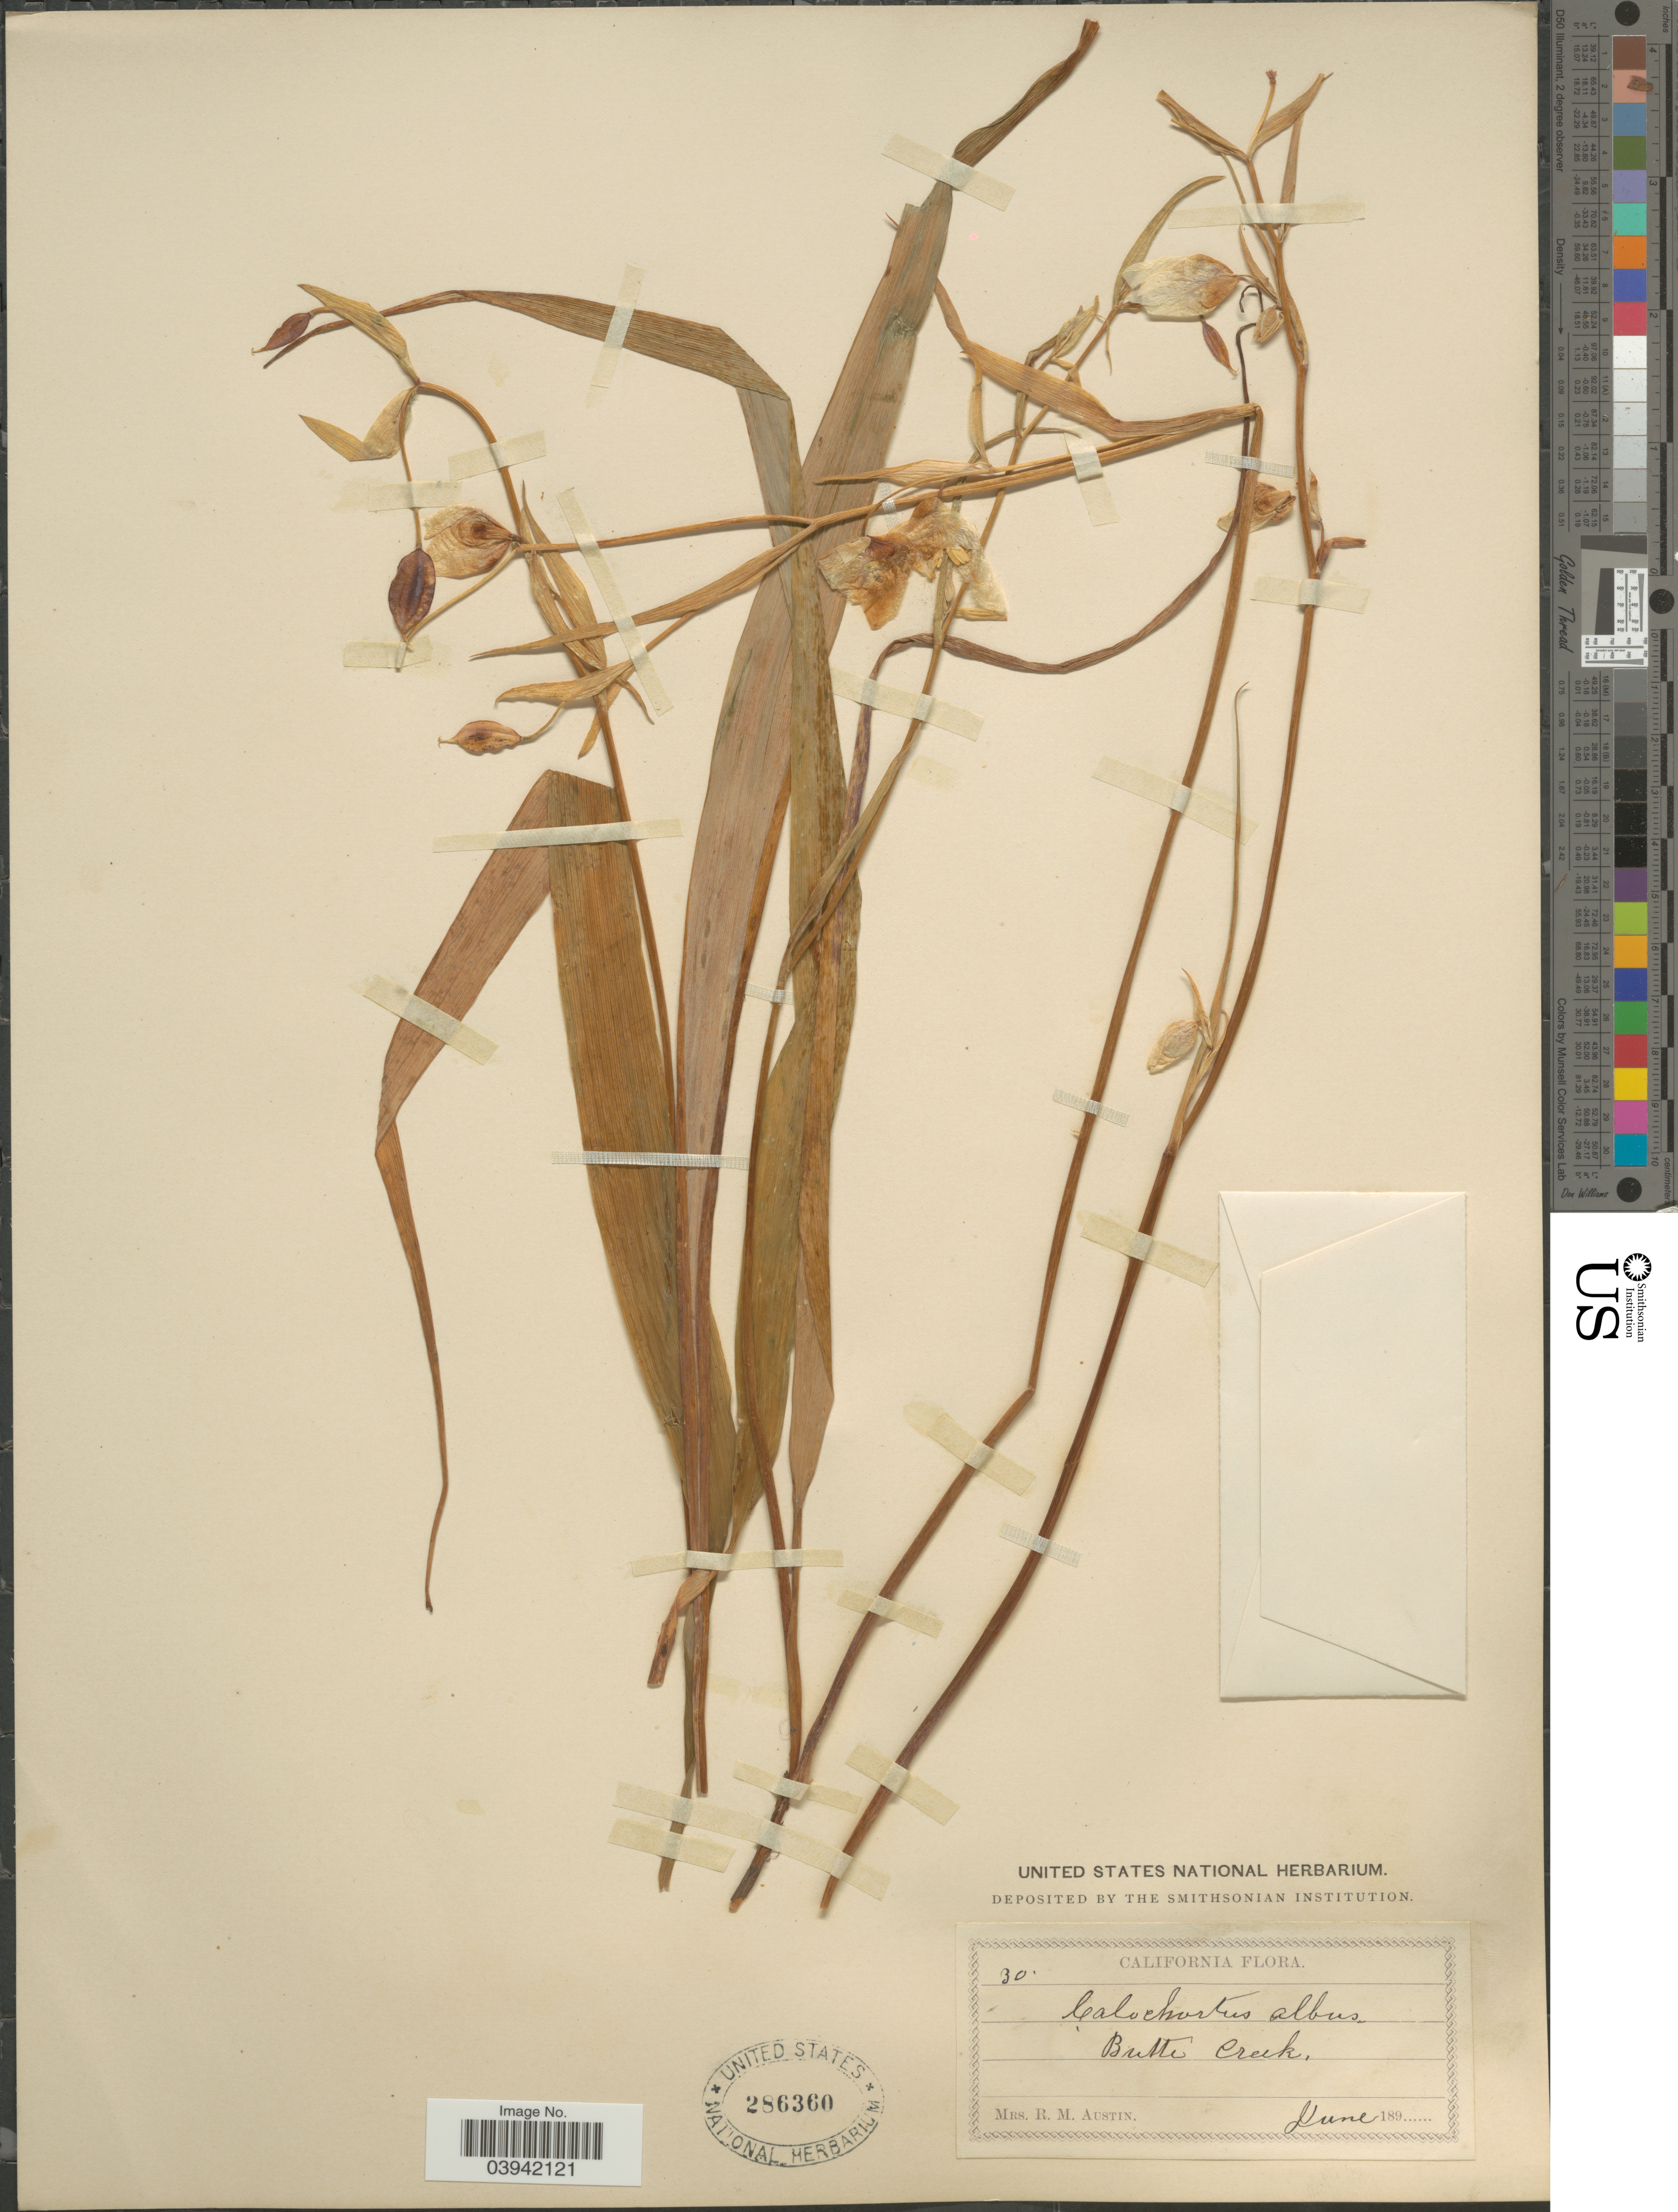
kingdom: Plantae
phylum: Tracheophyta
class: Liliopsida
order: Liliales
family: Liliaceae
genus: Calochortus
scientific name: Calochortus albus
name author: (Benth.) Douglas ex Benth.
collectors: R. Austin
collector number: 30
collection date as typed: June 189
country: United States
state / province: California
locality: Butte Creek.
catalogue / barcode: US 286360